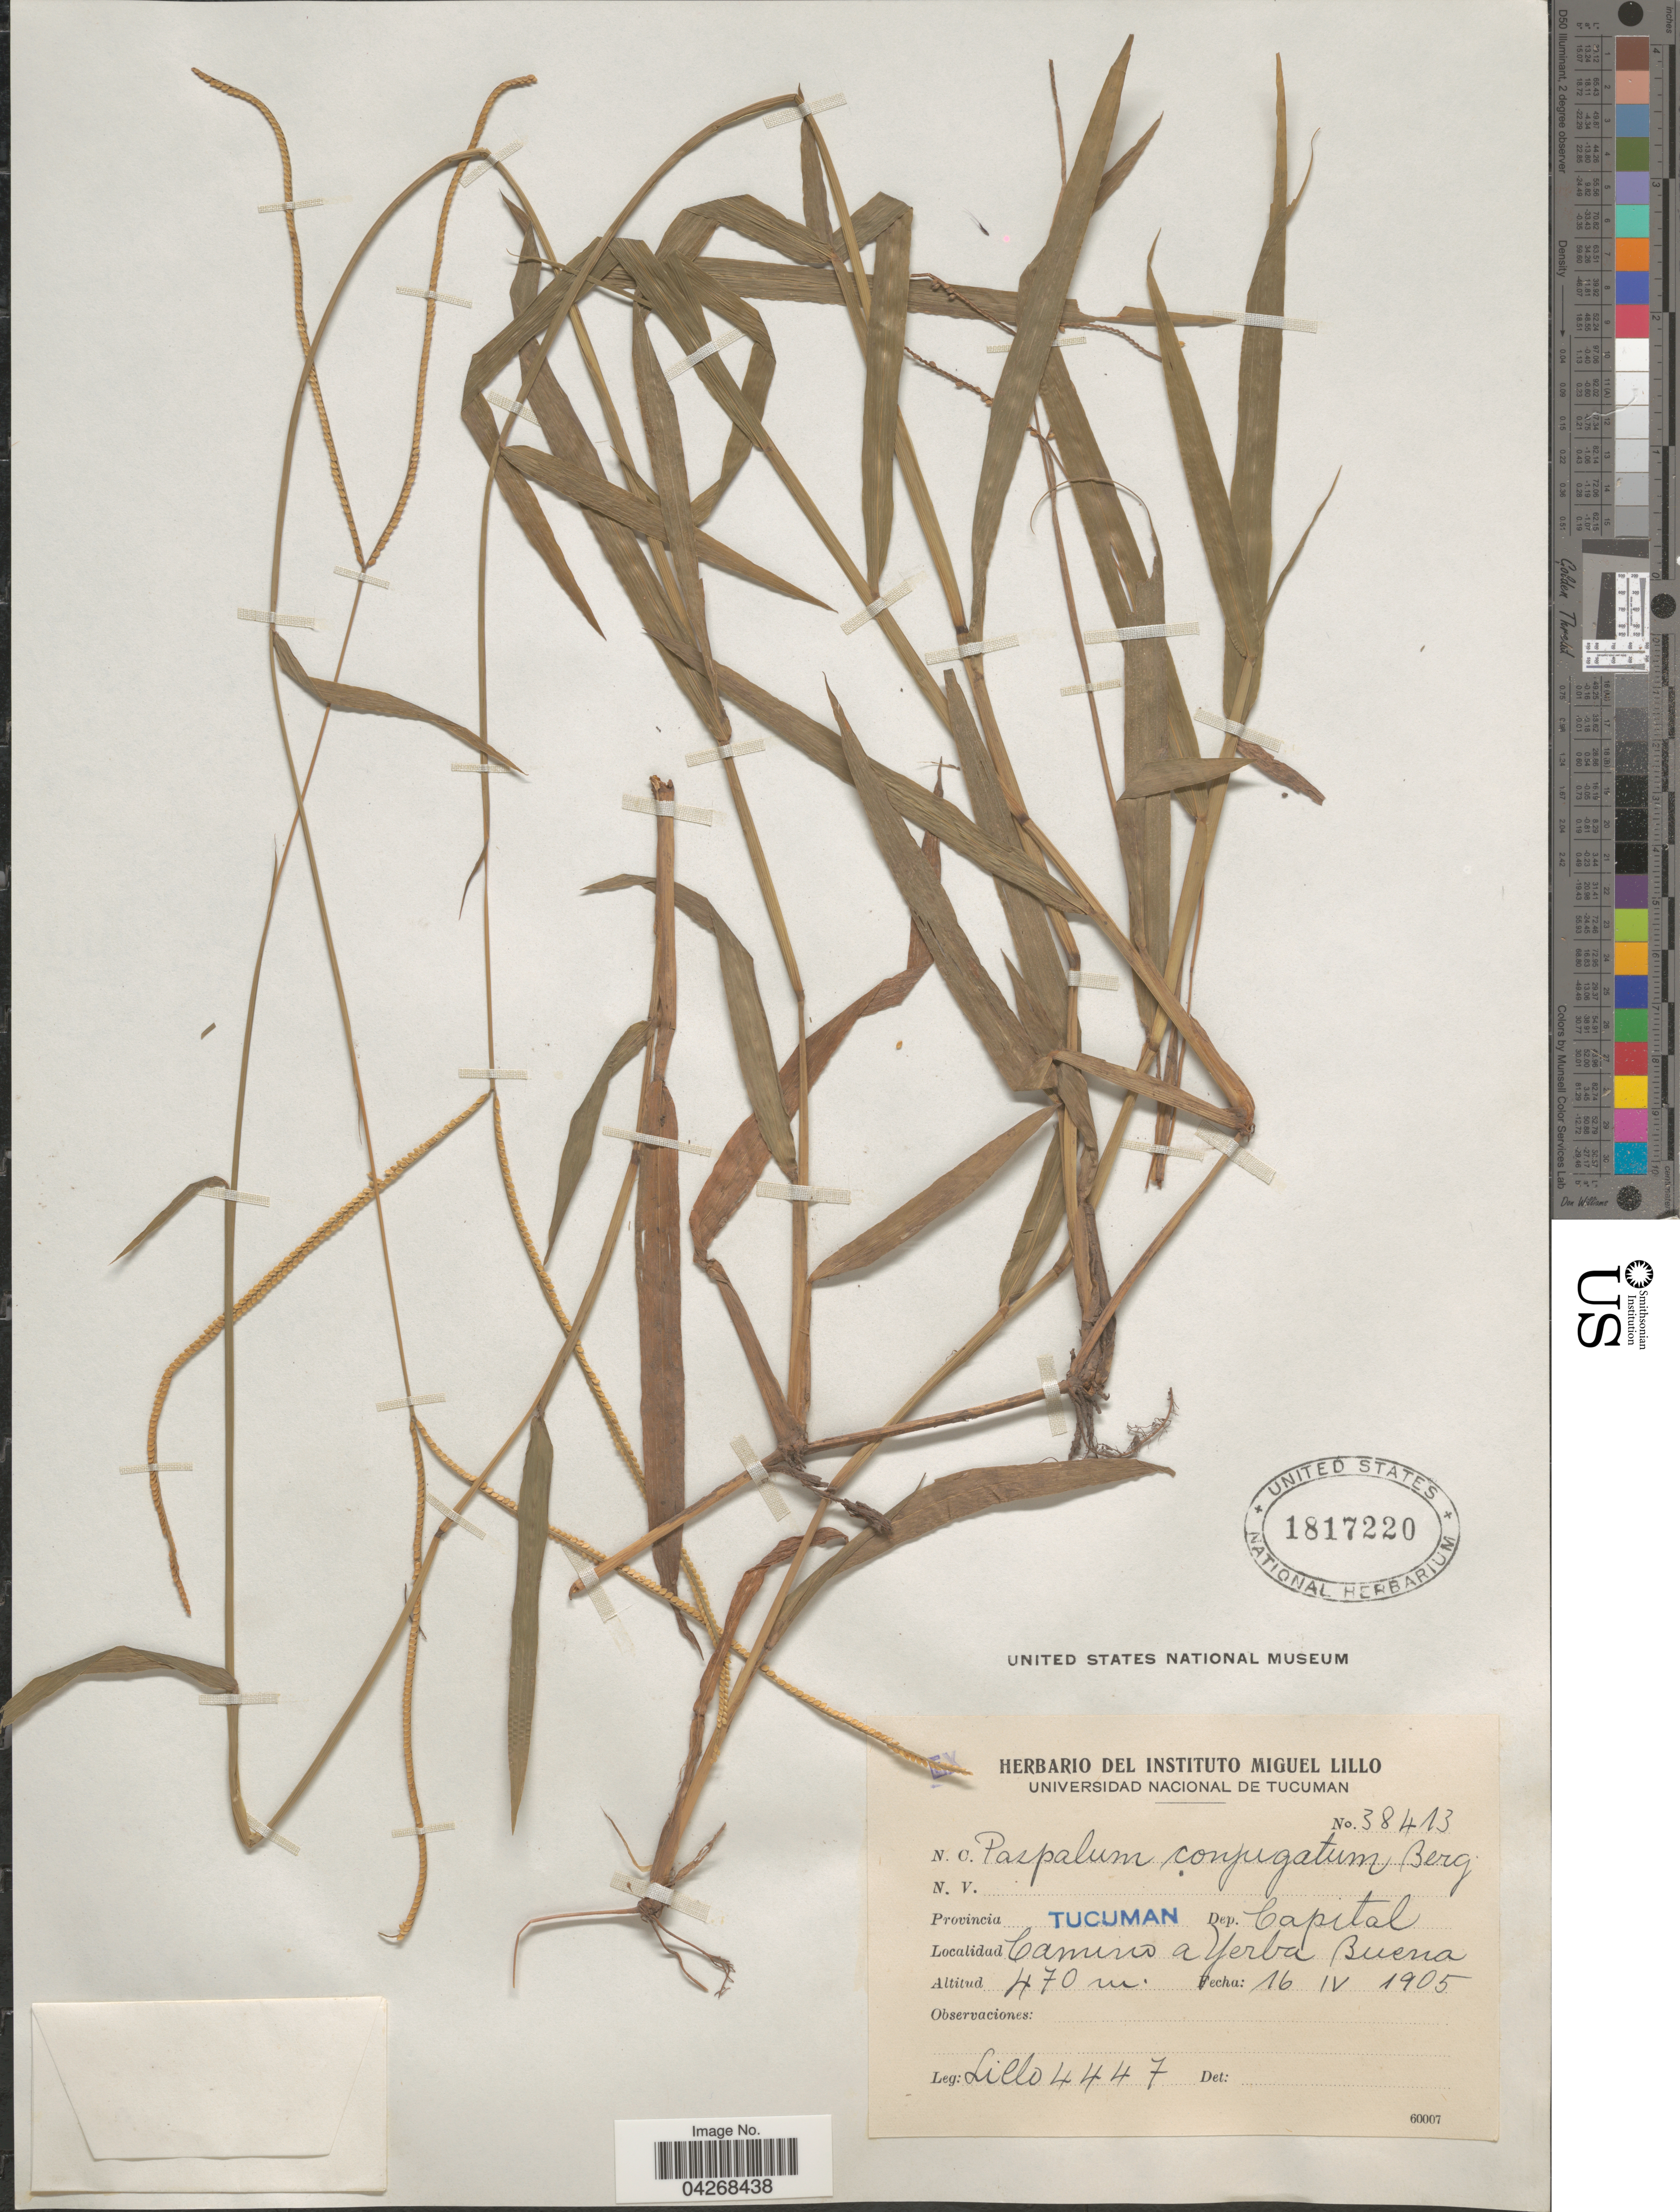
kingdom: Plantae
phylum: Tracheophyta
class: Liliopsida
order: Poales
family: Poaceae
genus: Paspalum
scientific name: Paspalum conjugatum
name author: P.J. Bergius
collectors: M. Lillo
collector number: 4447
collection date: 1905-04-16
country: Argentina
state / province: Tucuman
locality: Dep. Capital. Camino a Yerba Buena.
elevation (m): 470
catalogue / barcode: US 1817220